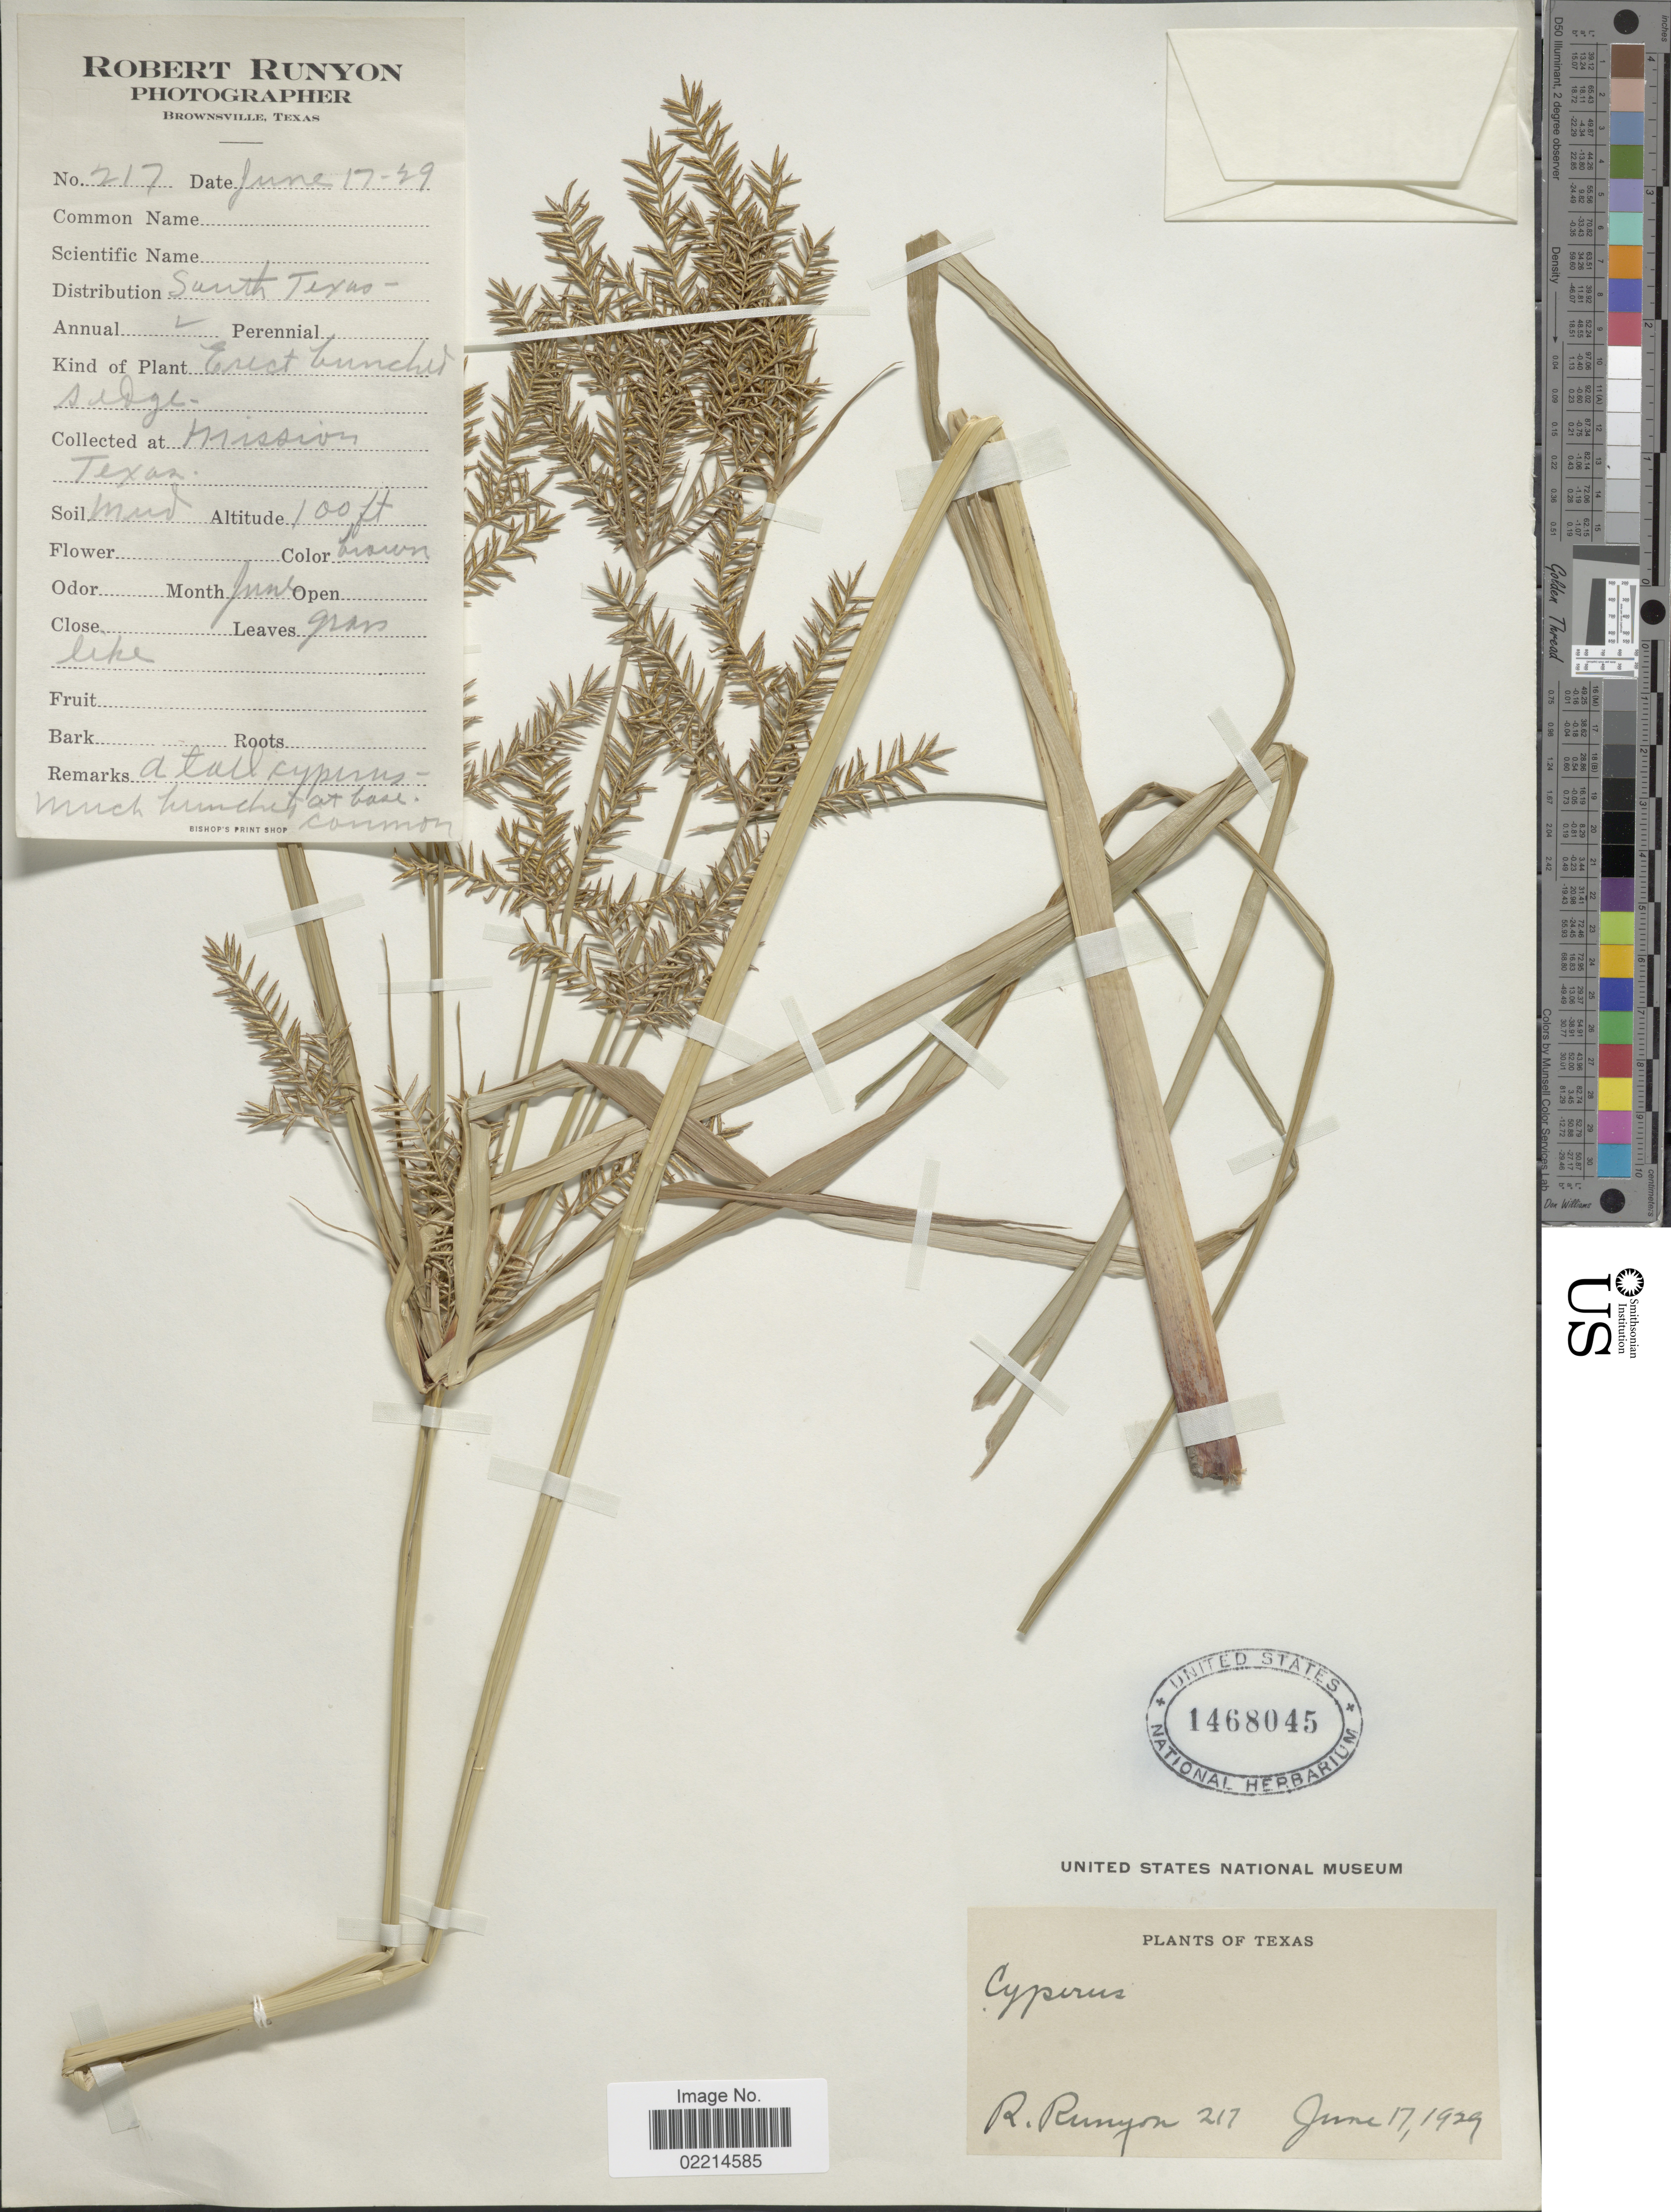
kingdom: Plantae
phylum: Tracheophyta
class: Liliopsida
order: Poales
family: Cyperaceae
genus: Cyperus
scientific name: Cyperus digitatus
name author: Roxb.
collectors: R. Runyon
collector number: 217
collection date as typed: Transcribed d/m/y: 17/6/29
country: United States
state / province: Texas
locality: South Texas, Mission.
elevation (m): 30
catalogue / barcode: US 1468045